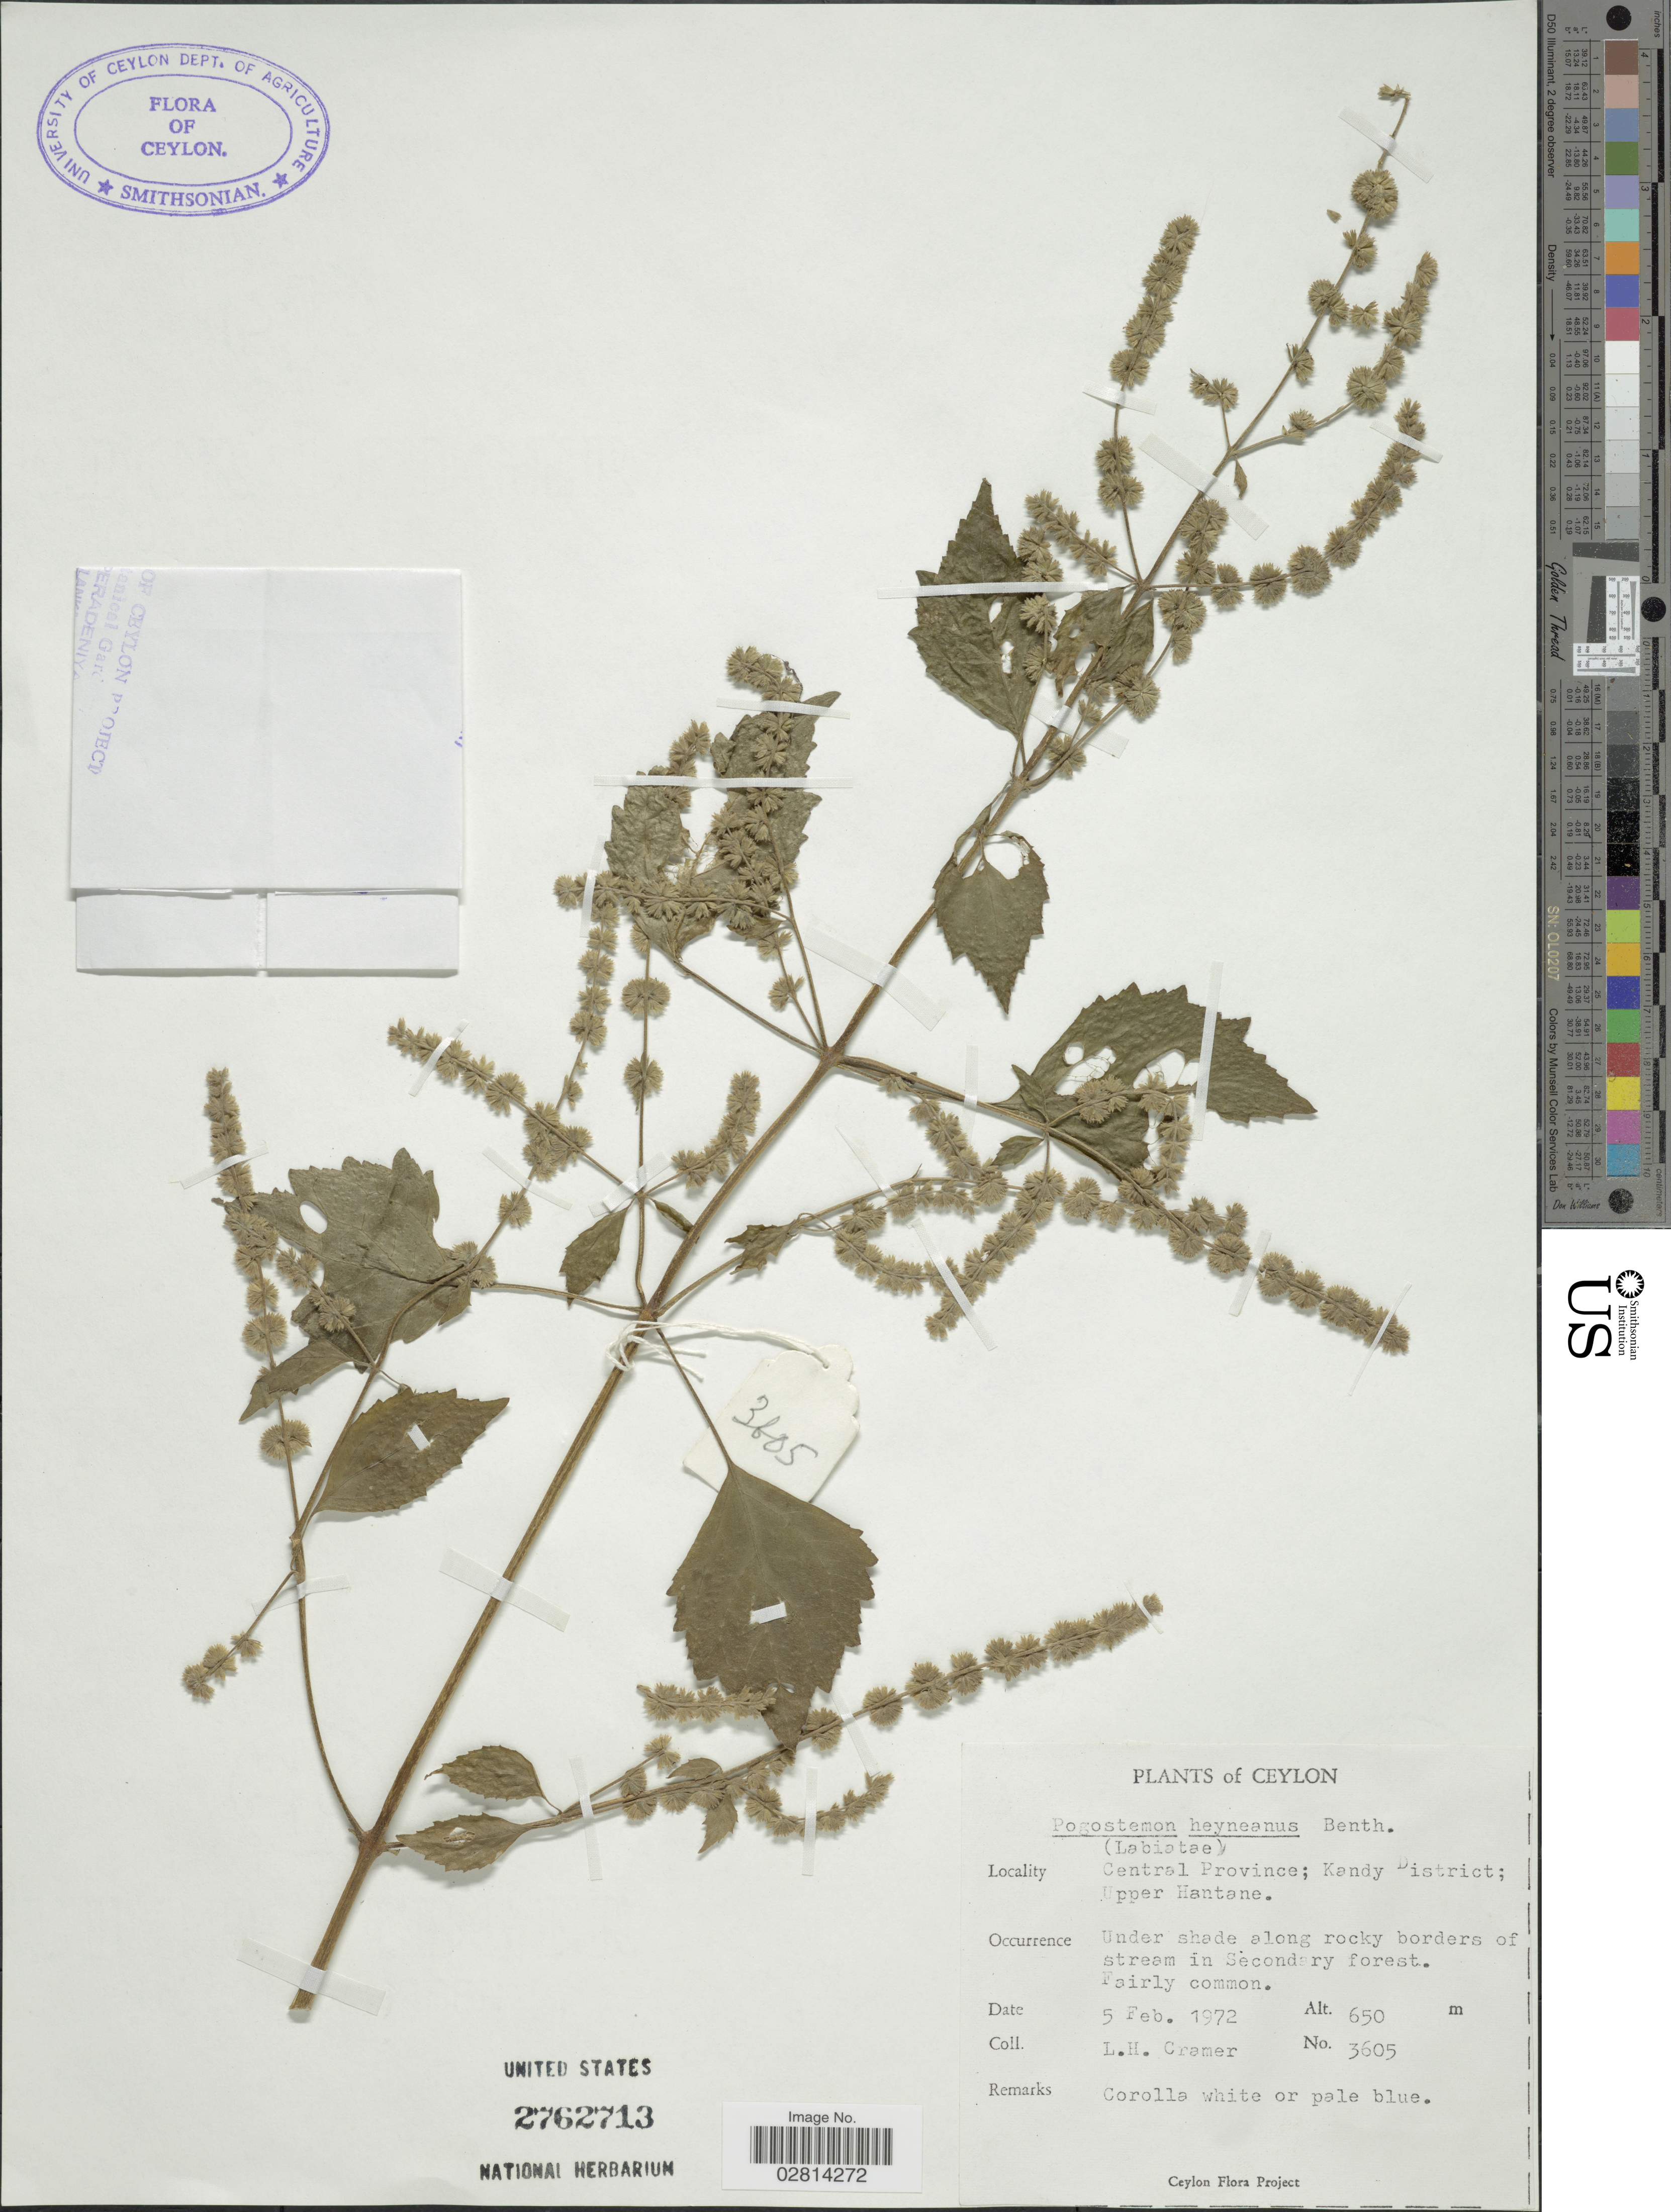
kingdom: Plantae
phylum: Tracheophyta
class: Magnoliopsida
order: Lamiales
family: Lamiaceae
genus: Pogostemon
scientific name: Pogostemon heyneanus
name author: Benth.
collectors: L. H. Cramer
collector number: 3605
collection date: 1972-02-05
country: Sri Lanka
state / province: Central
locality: Ceylon. Kandy District; Upper Hantane.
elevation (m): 650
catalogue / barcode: US 2762713